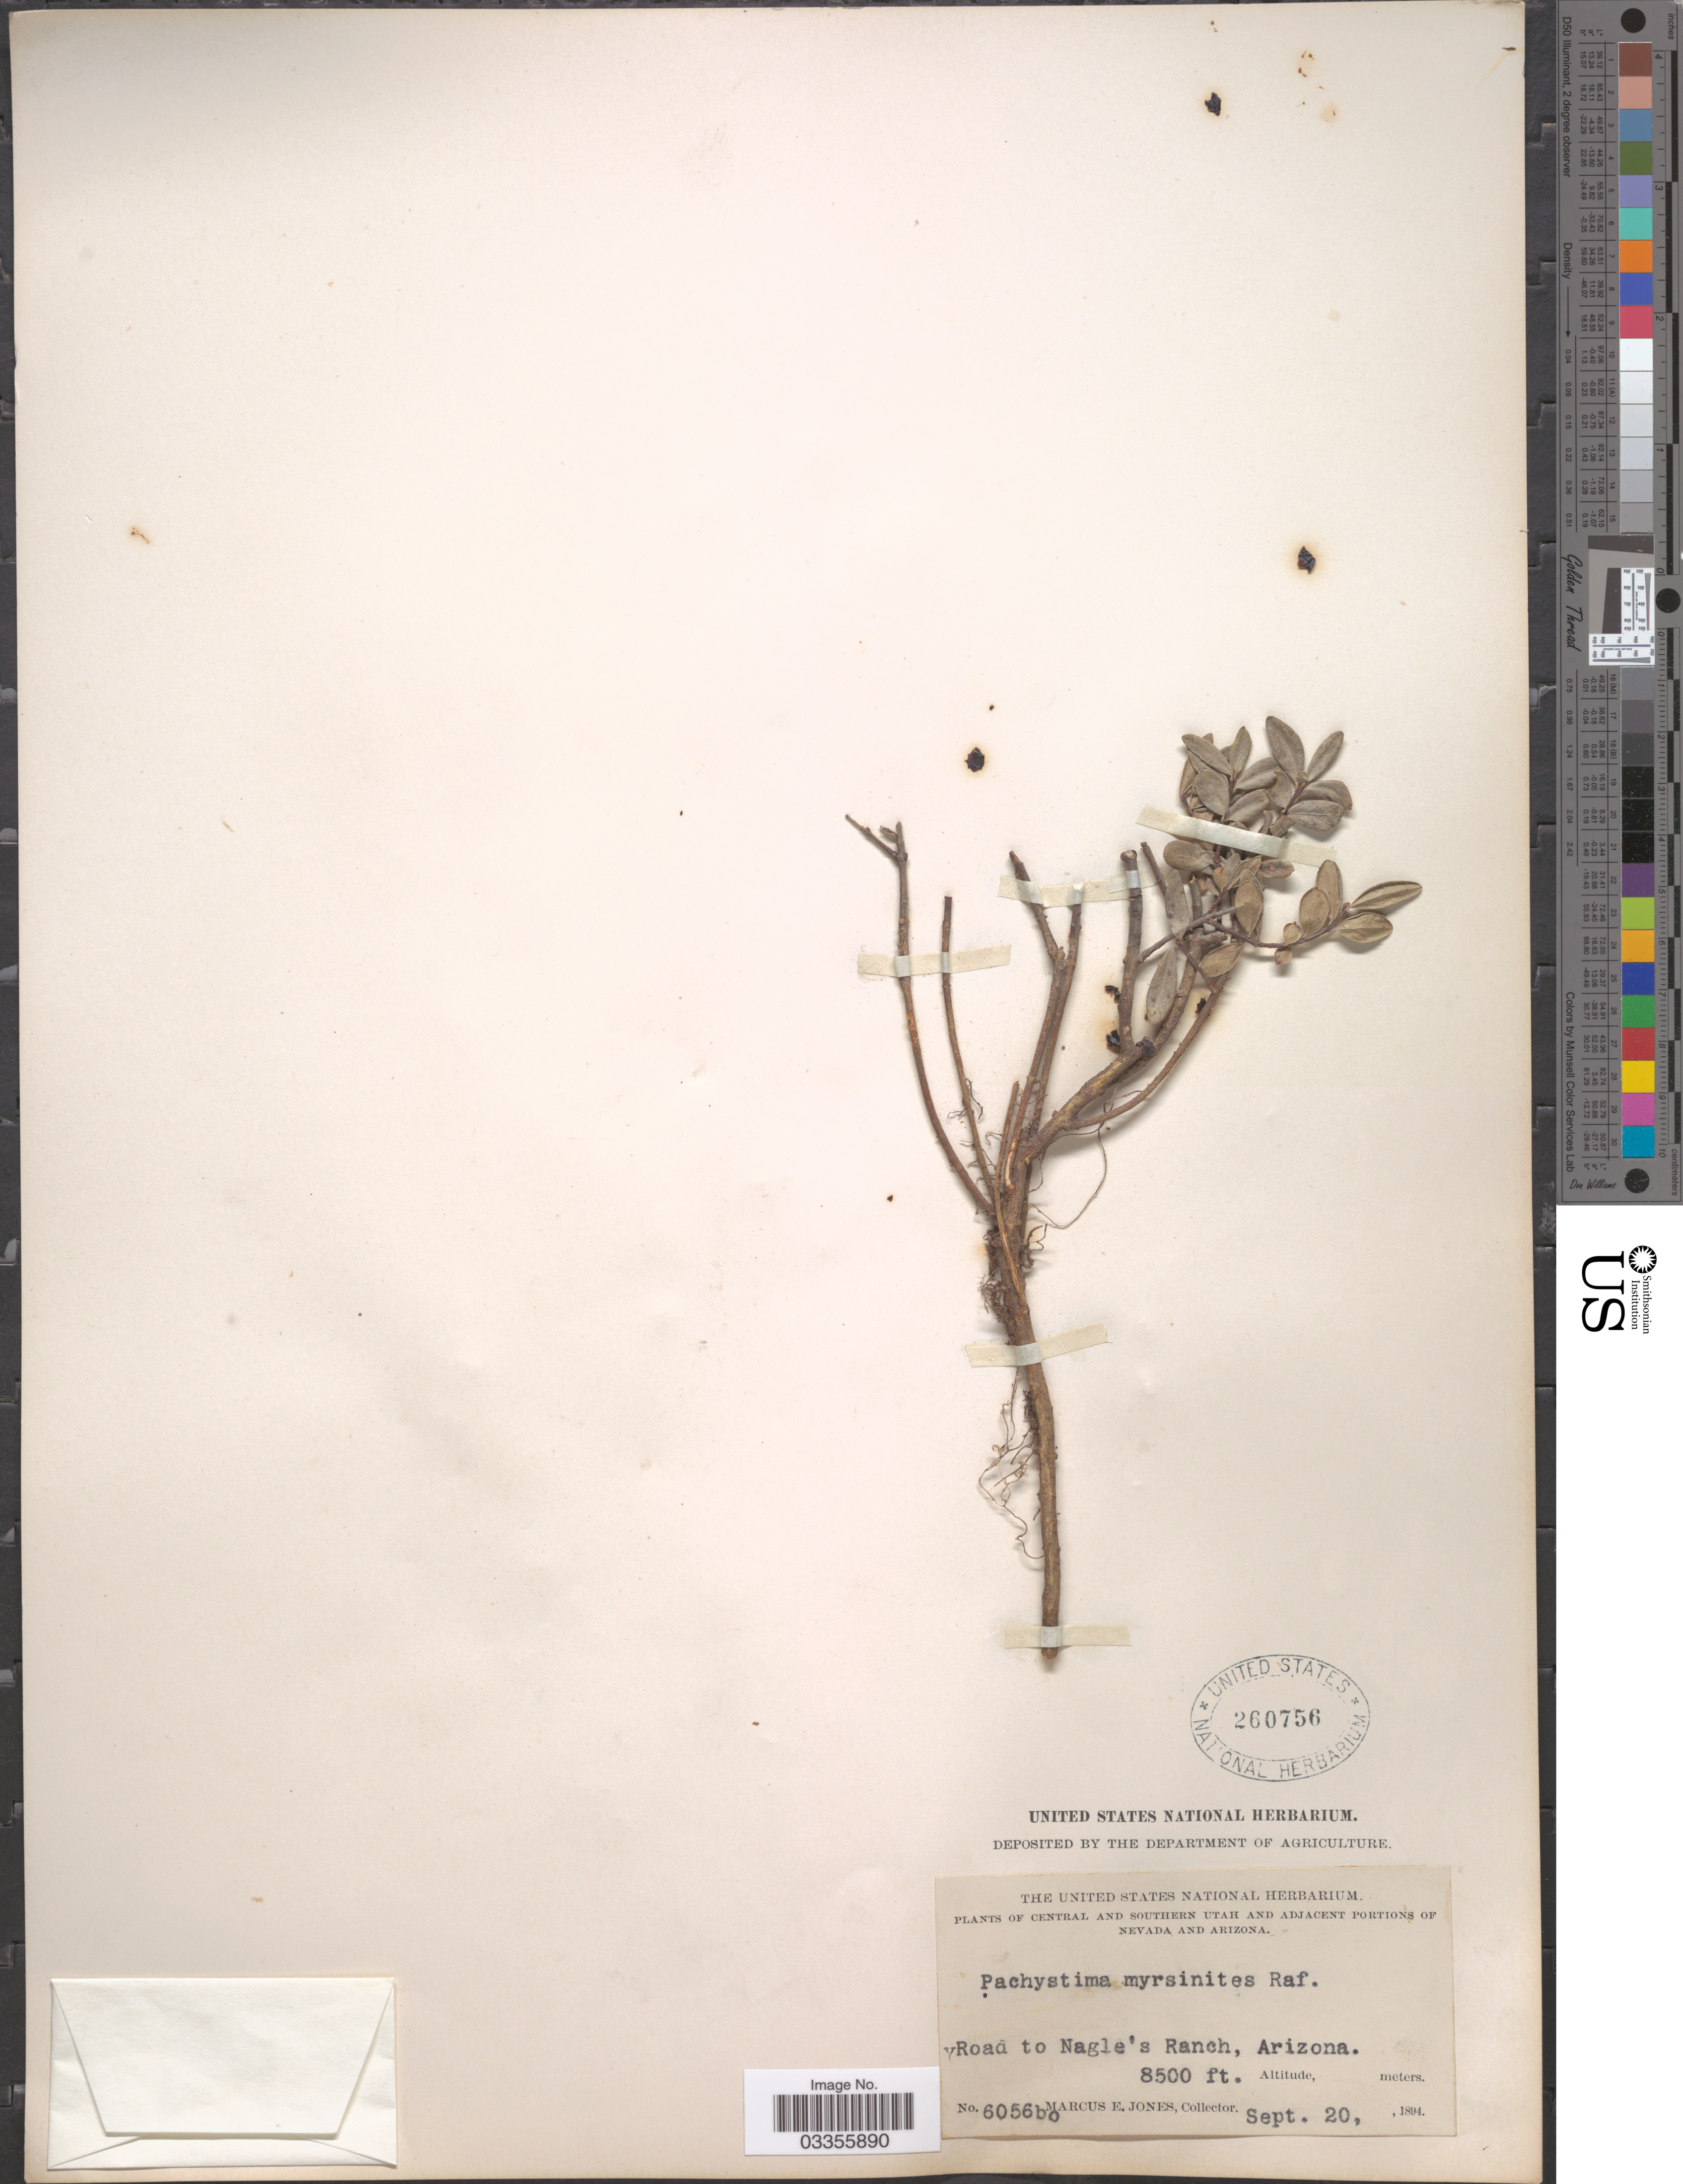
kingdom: Plantae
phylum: Tracheophyta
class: Magnoliopsida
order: Celastrales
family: Celastraceae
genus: Paxistima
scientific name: Paxistima myrsinites subsp. myrsinites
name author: (Pursh) Raf.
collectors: M. E. Jones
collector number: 6056bo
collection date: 1894-09-20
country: United States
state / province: Arizona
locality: Adjacent portions of Arizona. Road to Nagle's Ranch.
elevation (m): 2591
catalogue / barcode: US 260756